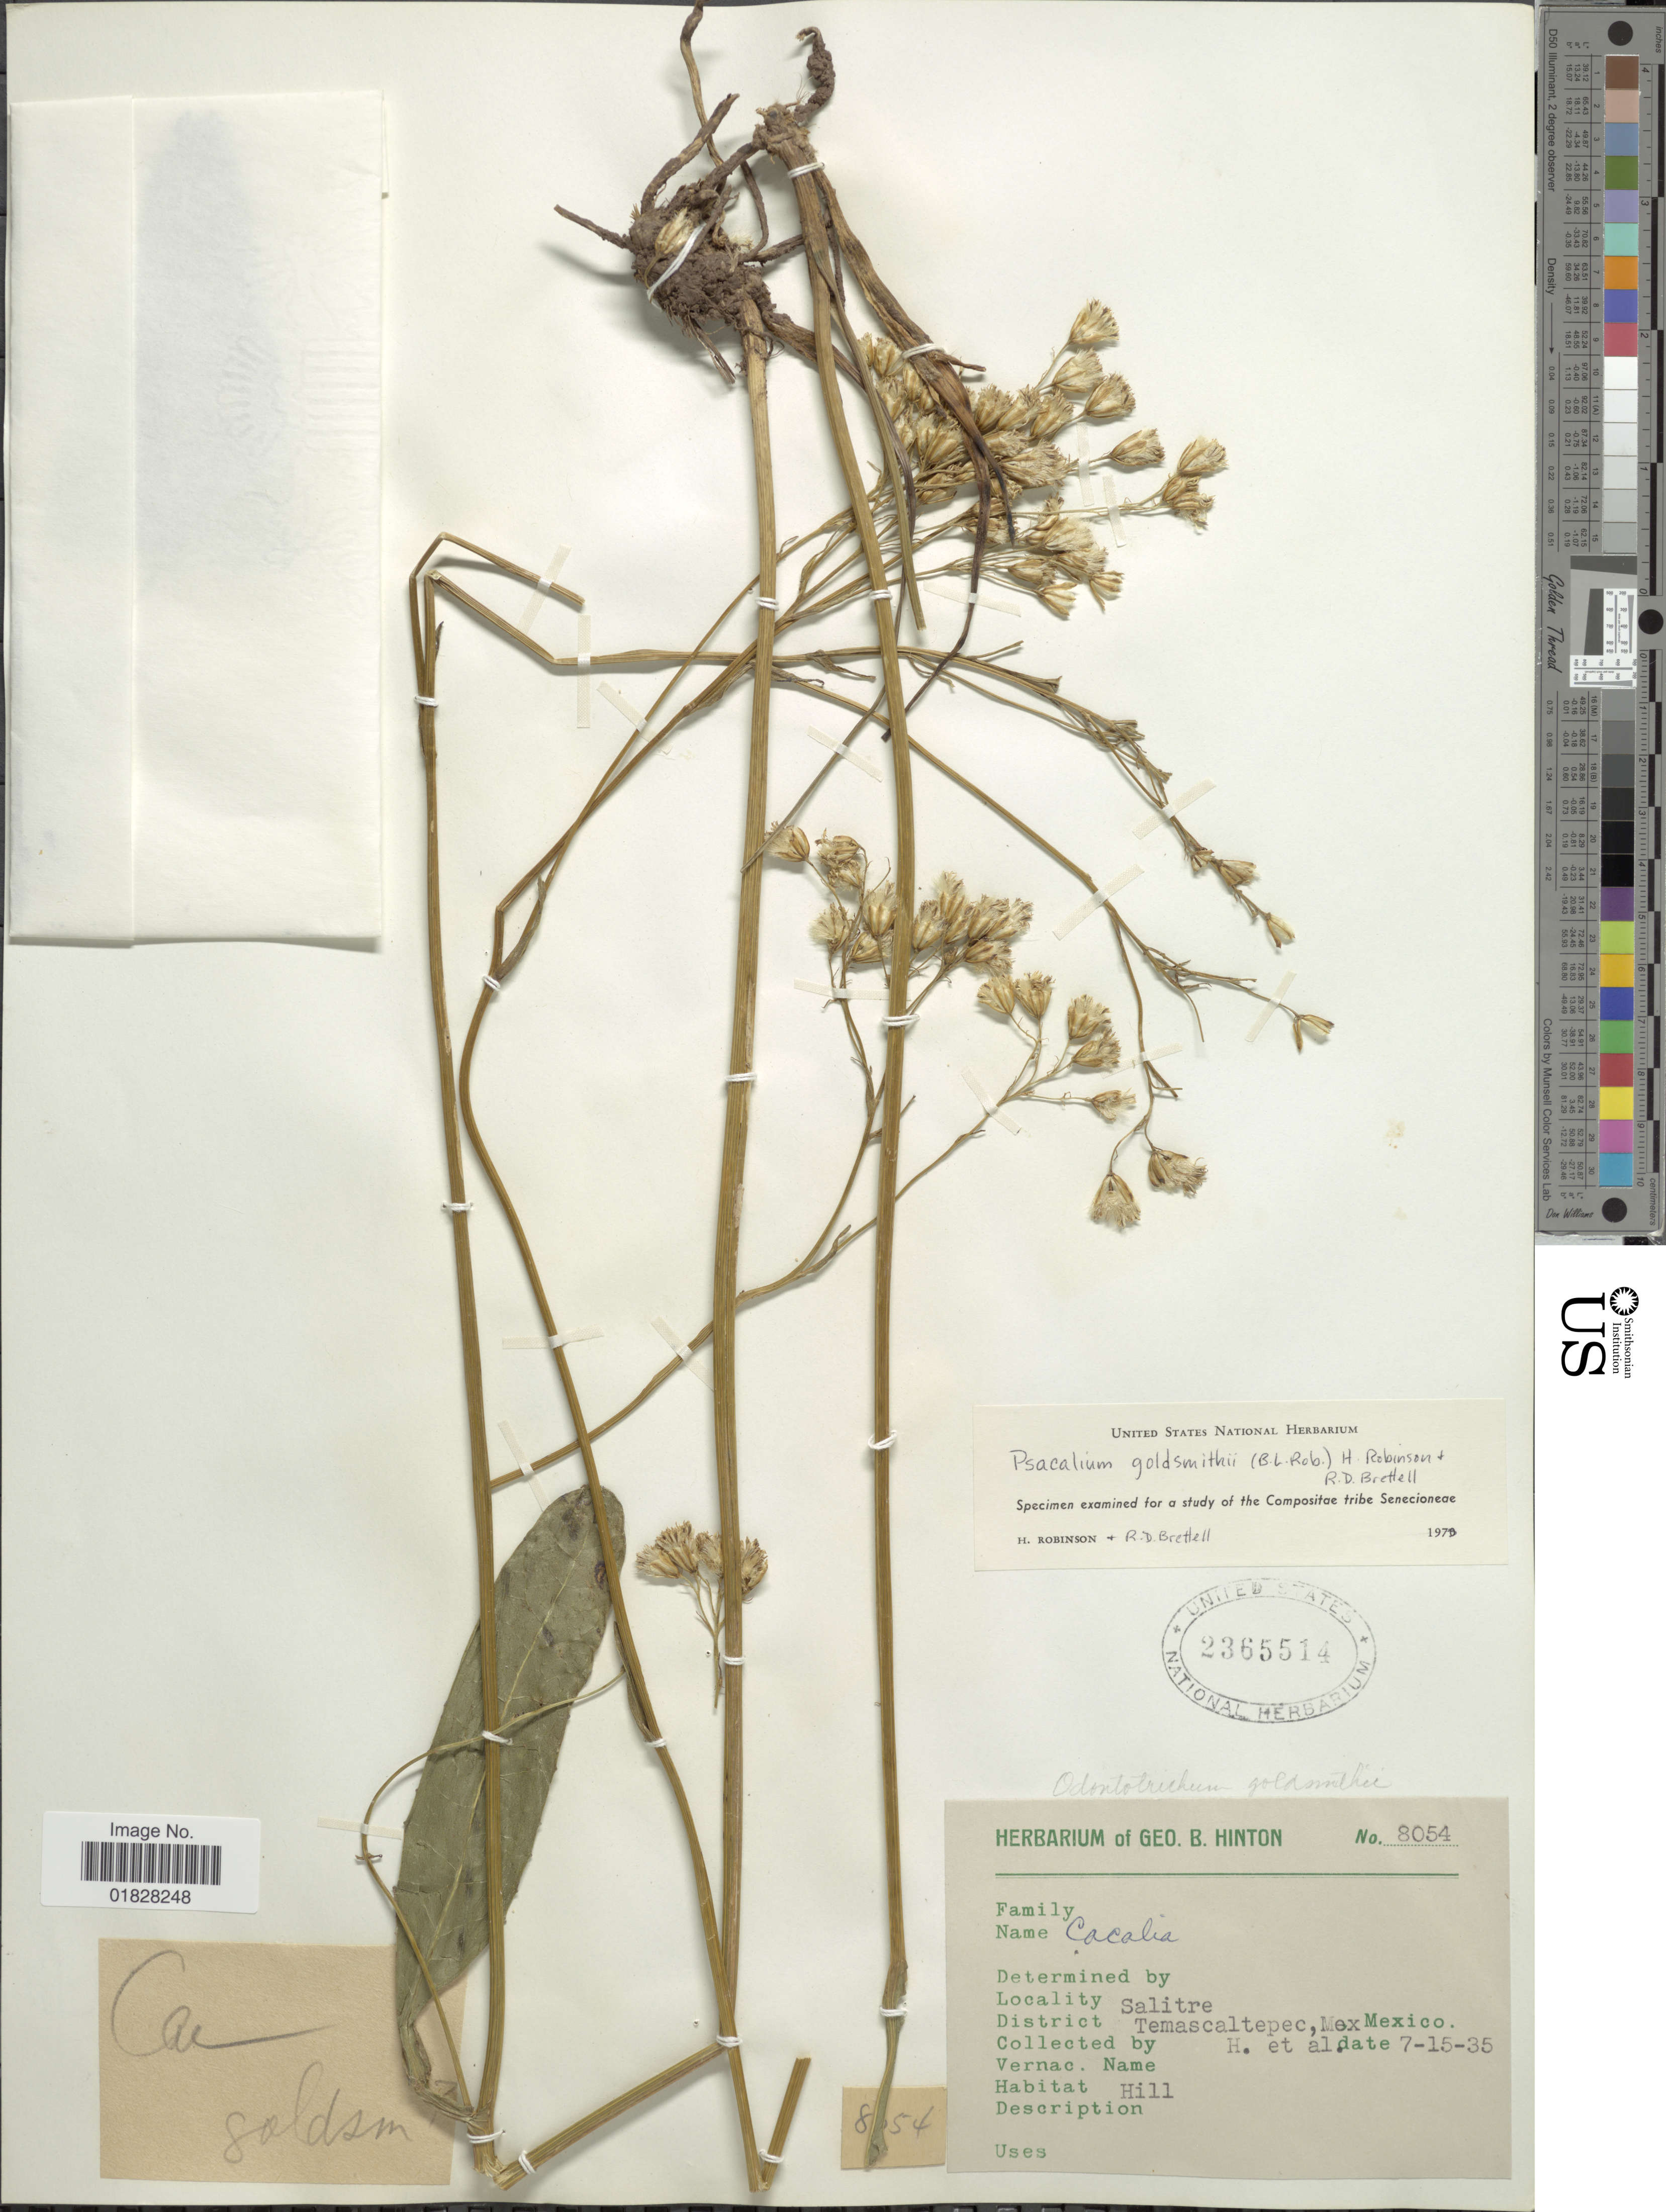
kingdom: Plantae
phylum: Tracheophyta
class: Magnoliopsida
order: Asterales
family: Asteraceae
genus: Psacalium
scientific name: Psacalium goldschmithii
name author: (B.L. Rob.) H. Rob. & Brettell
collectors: G. B. Hinton & et al.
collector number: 8054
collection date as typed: Transcribed d/m/y: 15/7/35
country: Mexico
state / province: México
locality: Salitre. District Temascaltepec, Mex., Mexico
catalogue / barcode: US 2365514